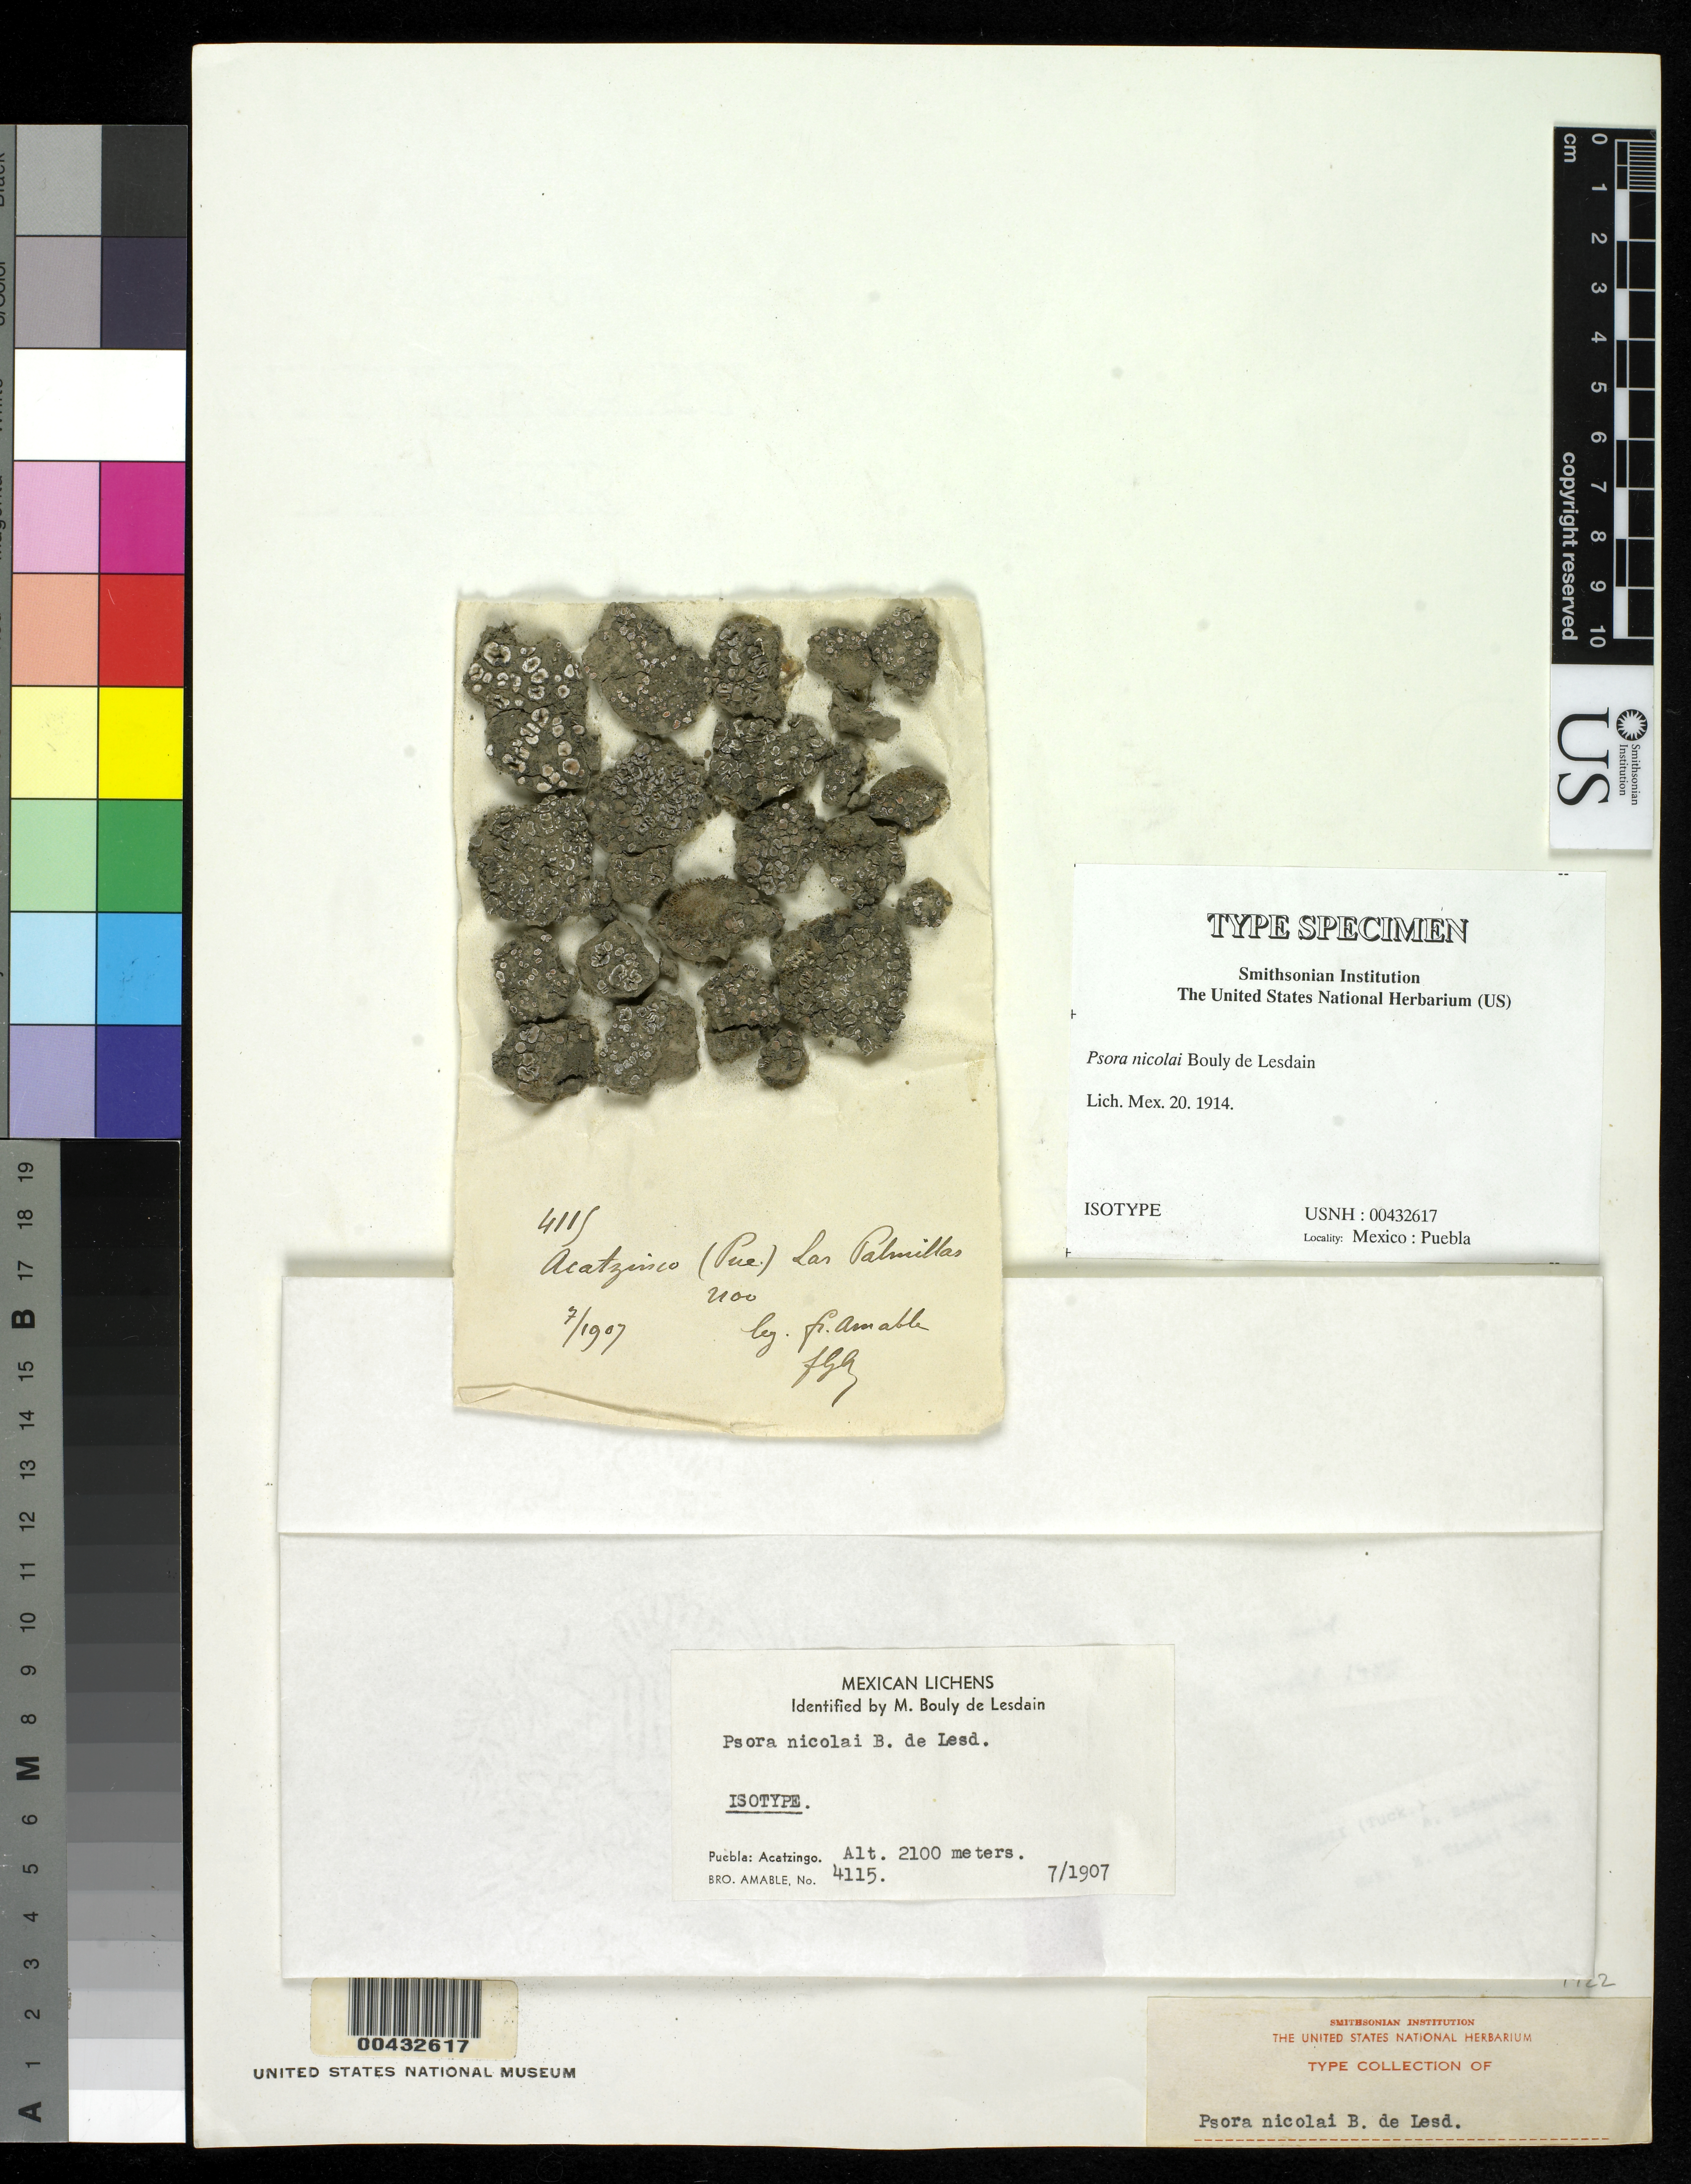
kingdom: Fungi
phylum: Ascomycota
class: Lecanoromycetes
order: Lecanorales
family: Psoraceae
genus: Psora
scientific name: Psora nicolai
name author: B. de Lesd.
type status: Isotype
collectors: Bro. G. Arsène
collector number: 4115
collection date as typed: Jul 1907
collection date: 1907-07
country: Mexico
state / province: Puebla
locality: Acatzingo.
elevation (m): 2100